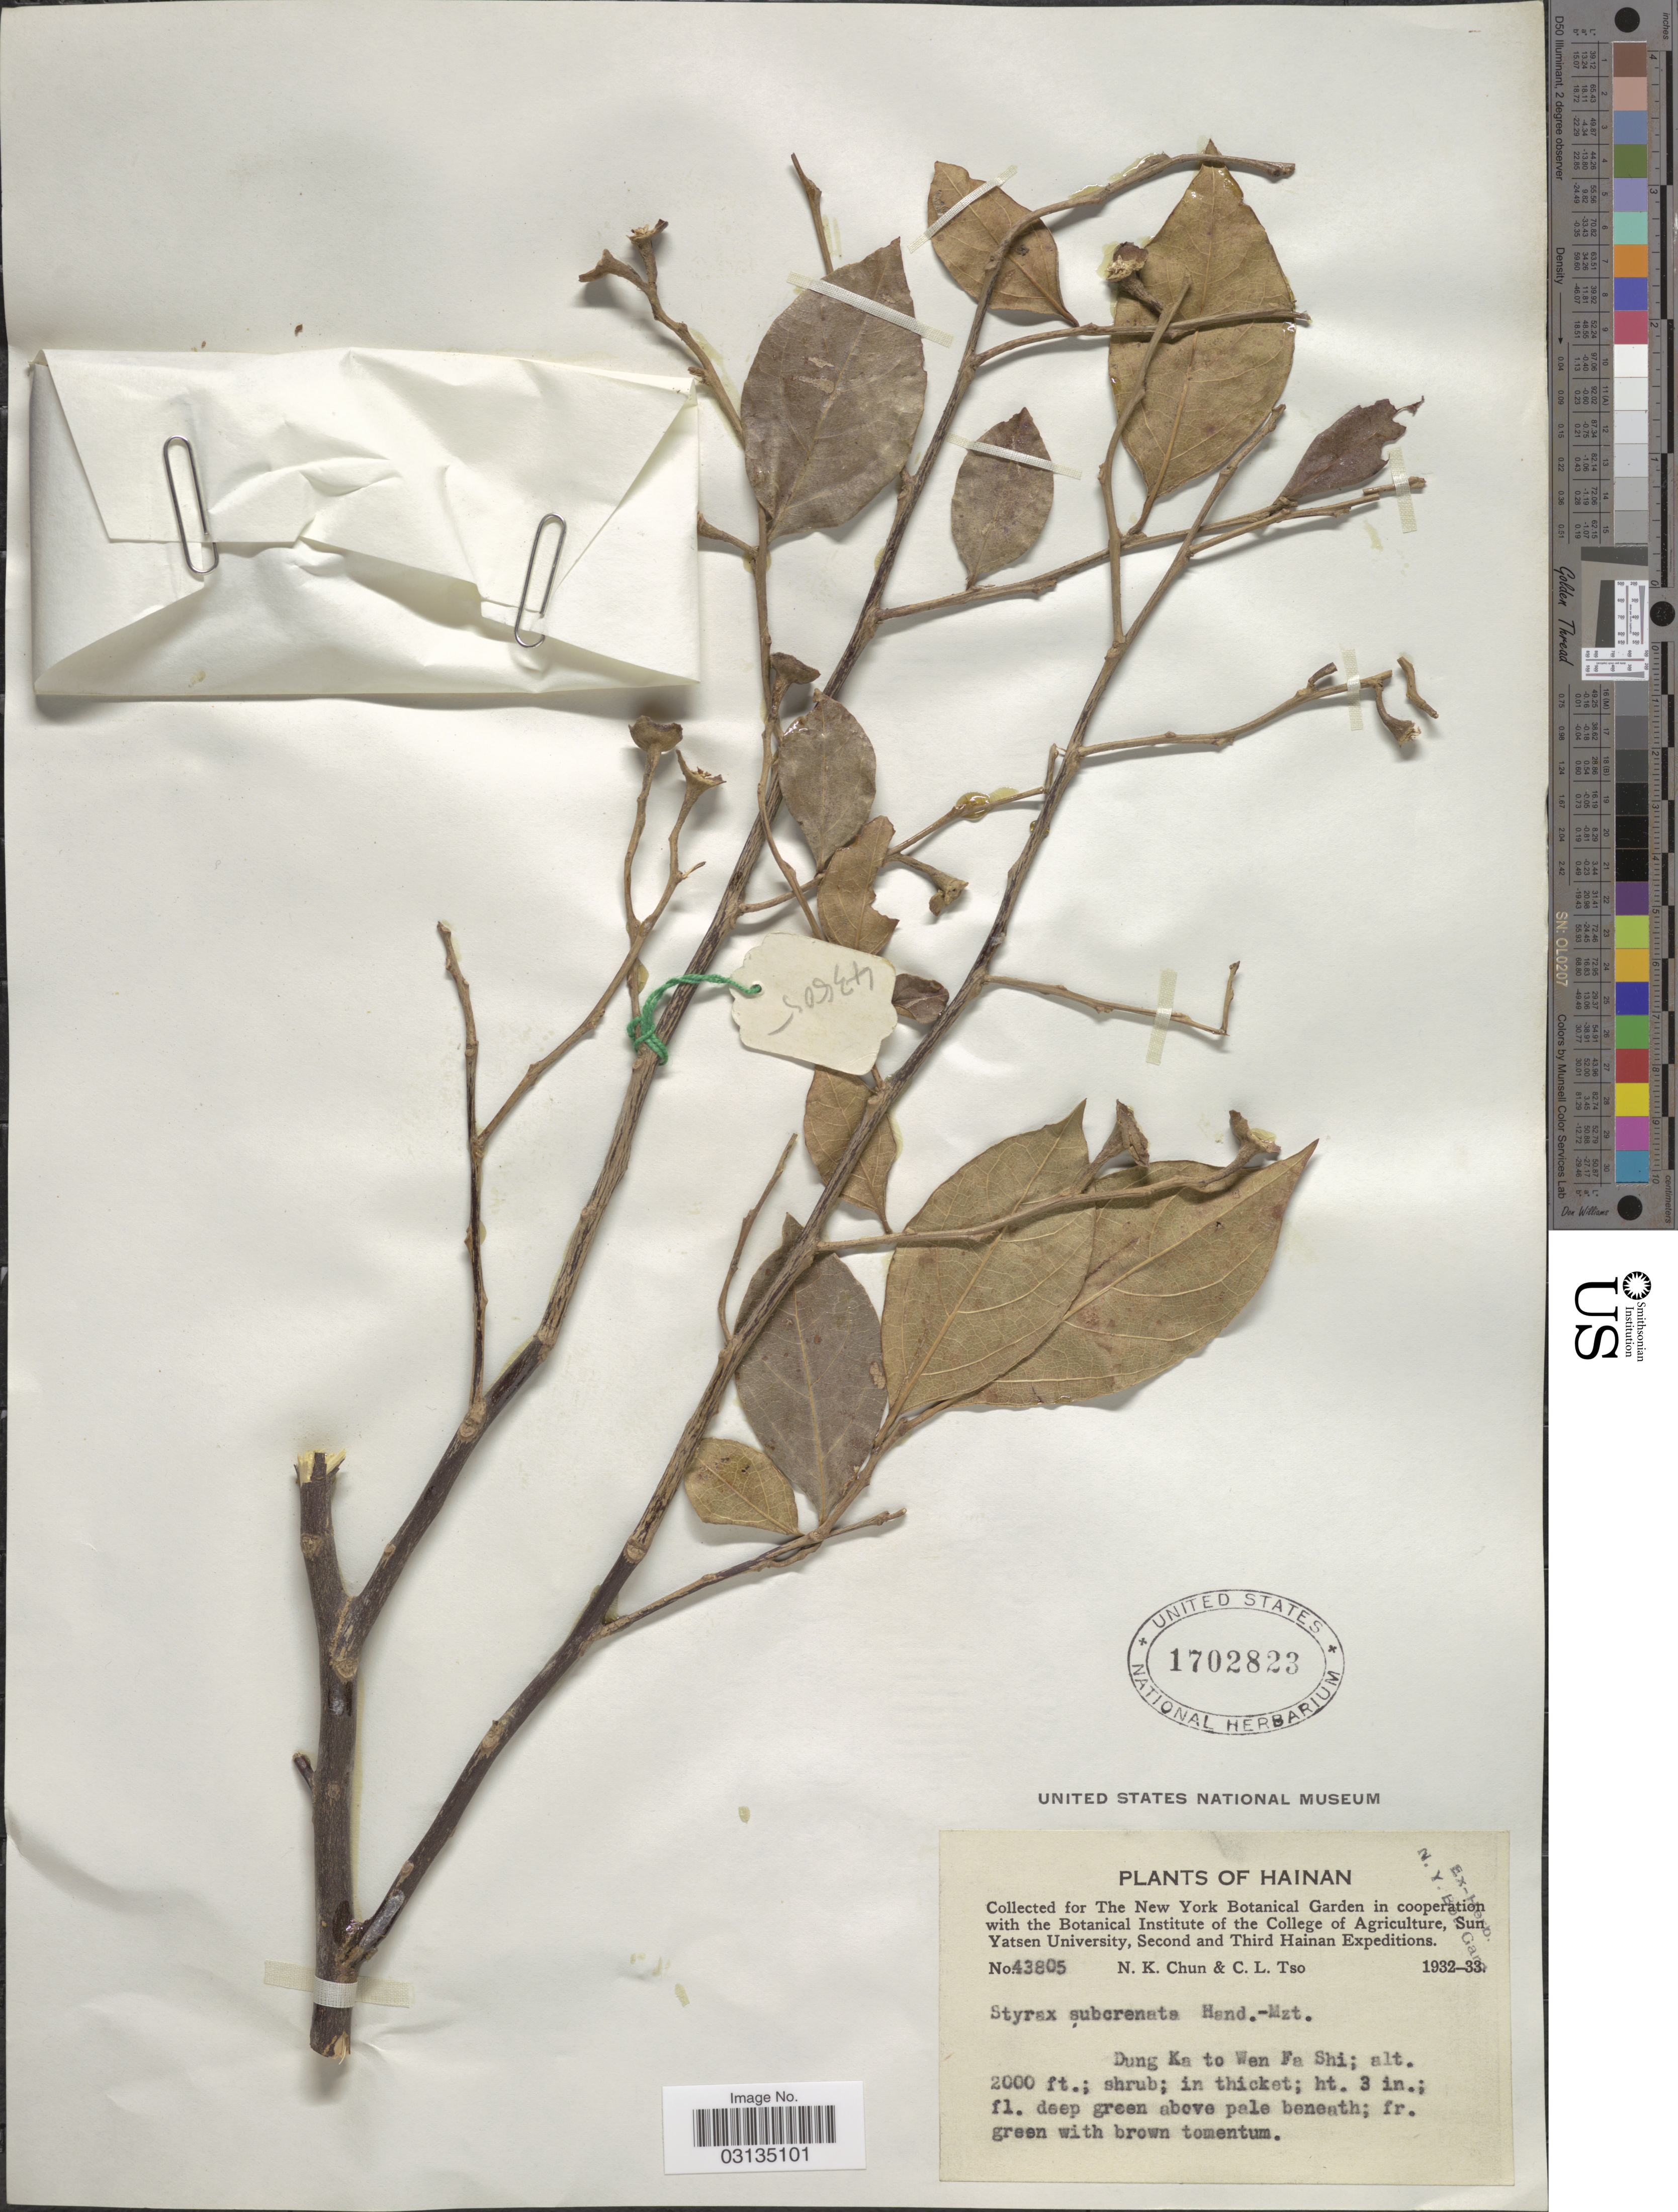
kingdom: Plantae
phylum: Tracheophyta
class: Magnoliopsida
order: Ericales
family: Styracaceae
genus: Styrax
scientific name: Styrax subcrenatus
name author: Hand.-Mazz.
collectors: N. K. Chun & C. Tso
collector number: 43805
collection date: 1932/1933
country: China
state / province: Hainan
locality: Hainan, Dung Ka to Wen Fa Shi.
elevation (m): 610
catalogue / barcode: US 1702823